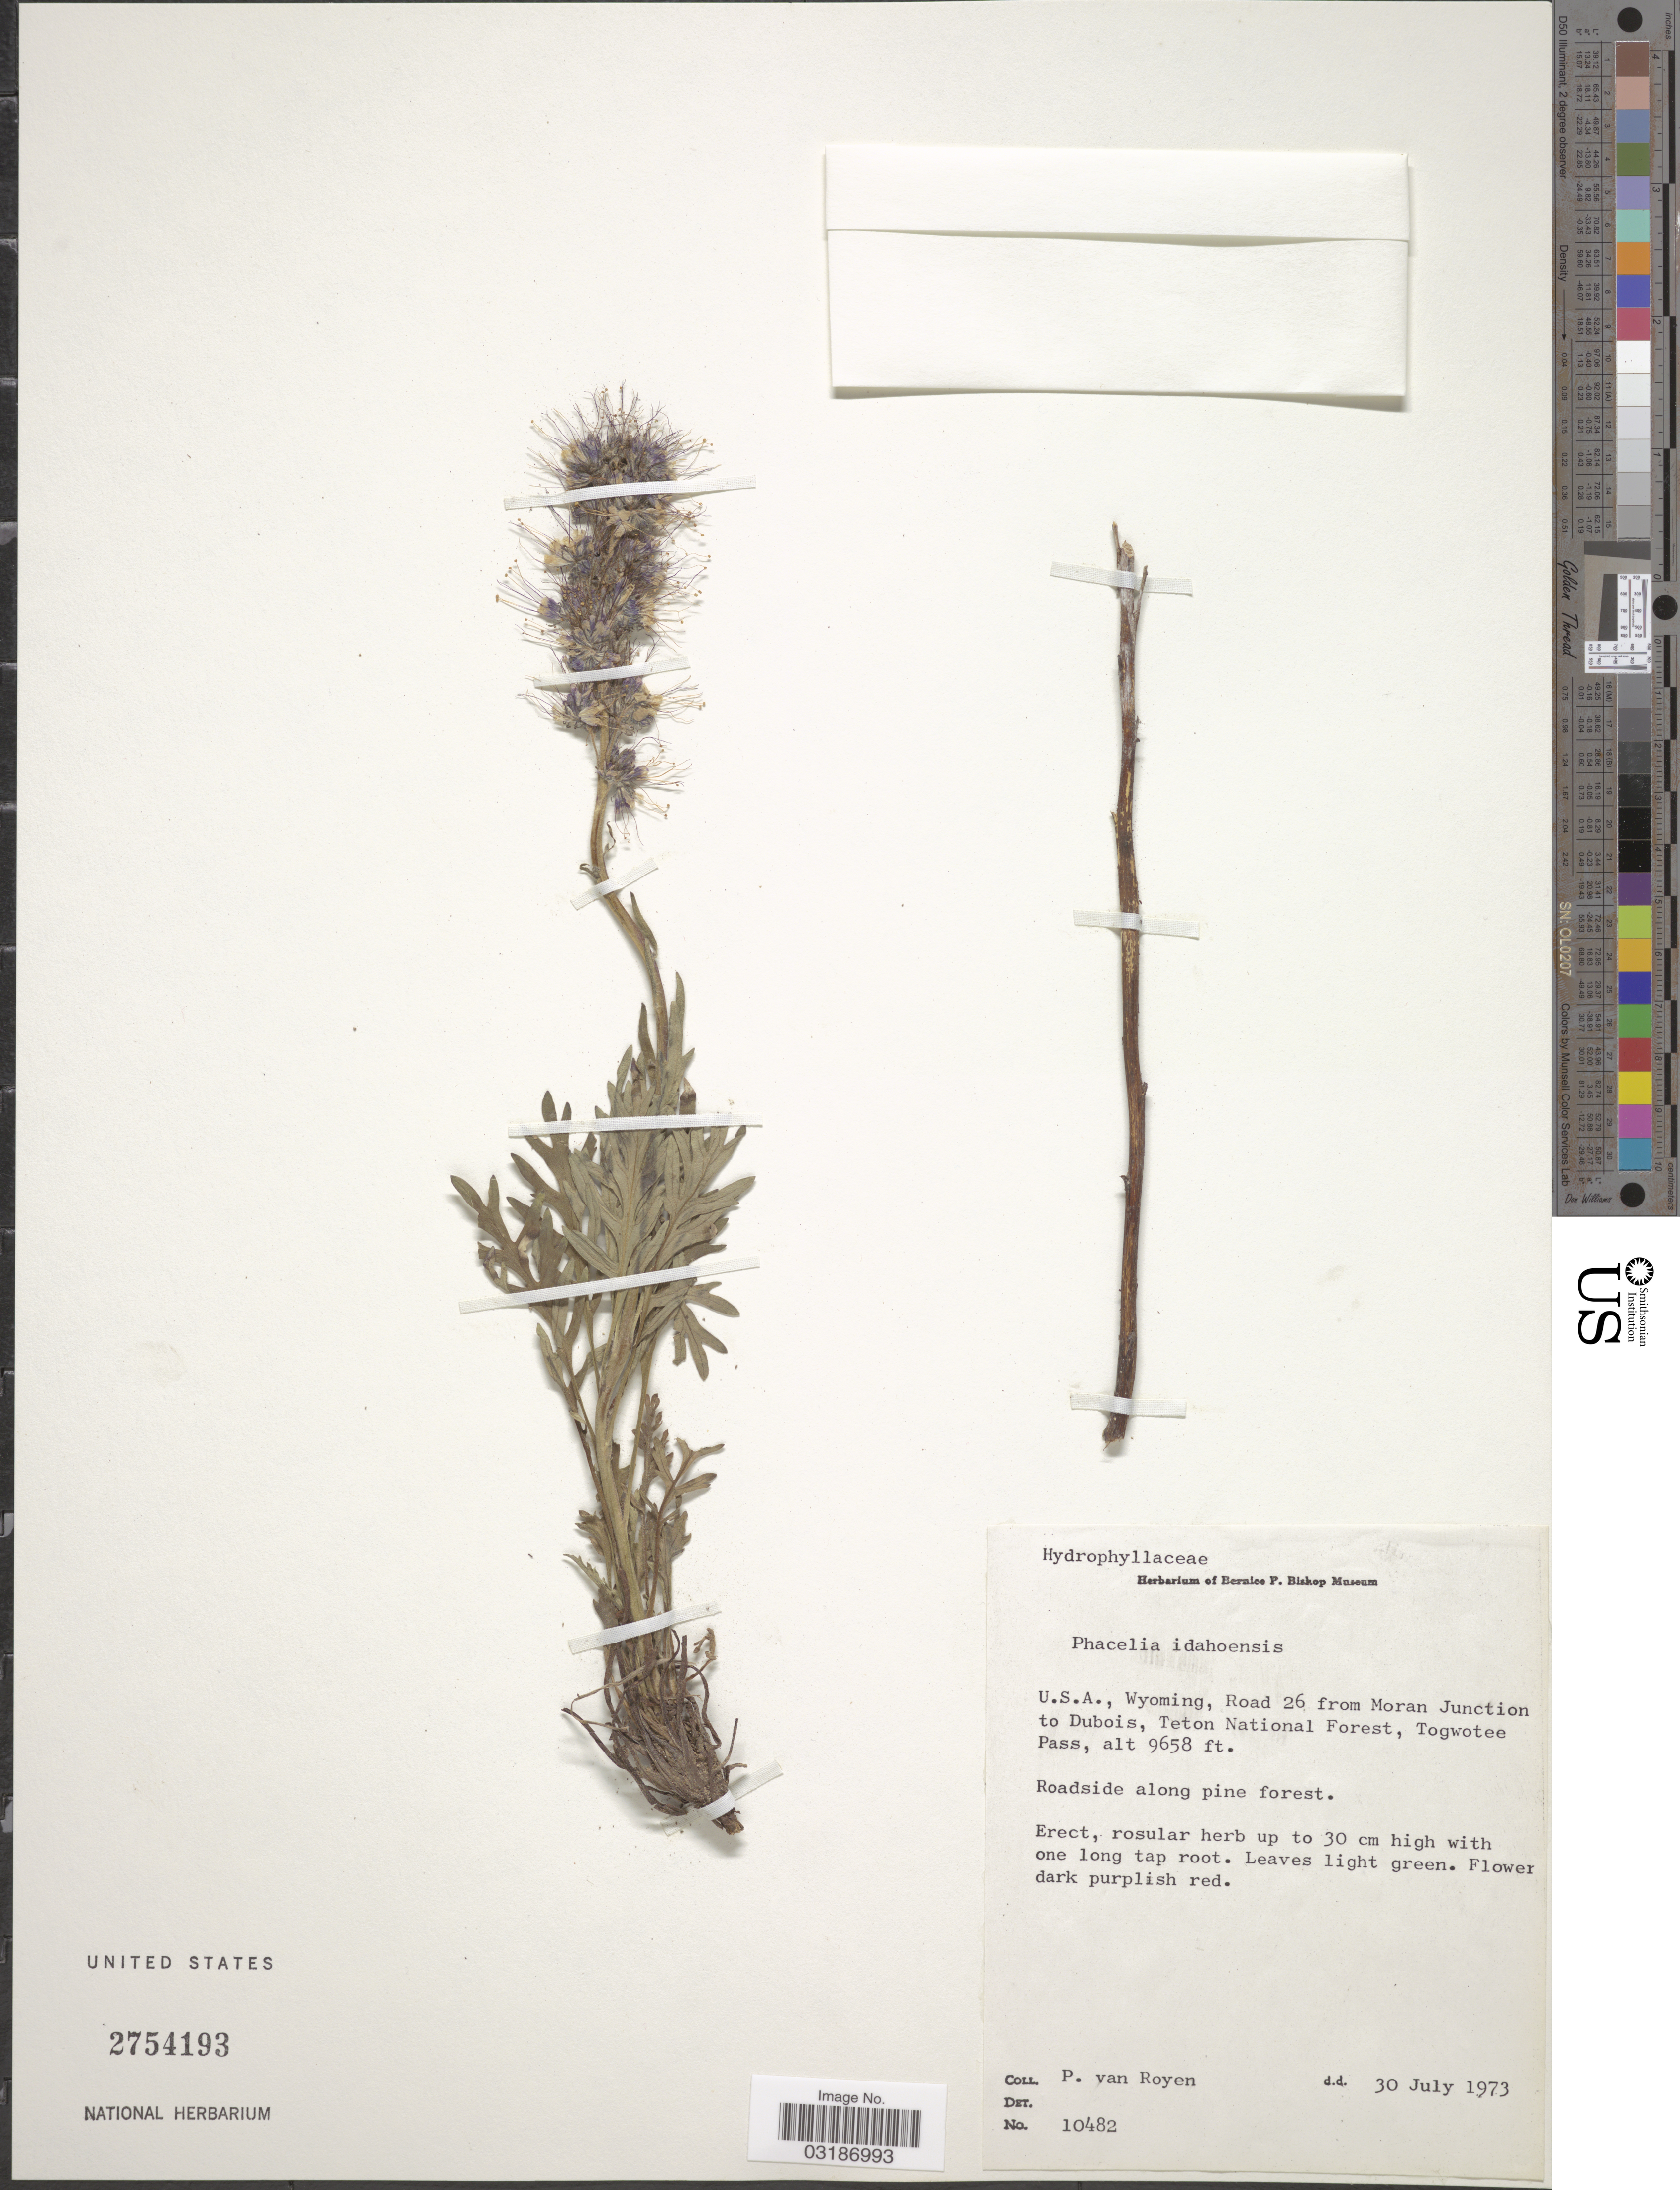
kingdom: Plantae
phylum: Tracheophyta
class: Magnoliopsida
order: Boraginales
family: Hydrophyllaceae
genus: Phacelia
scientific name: Phacelia idahoensis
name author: L.F. Hend.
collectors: P. van Royen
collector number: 10482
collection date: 1973-07-30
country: United States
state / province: Wyoming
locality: Road 26 from Moran Junction to Dubois, Teton National Forest, Togwotee Pass.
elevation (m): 2944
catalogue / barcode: US 2754193